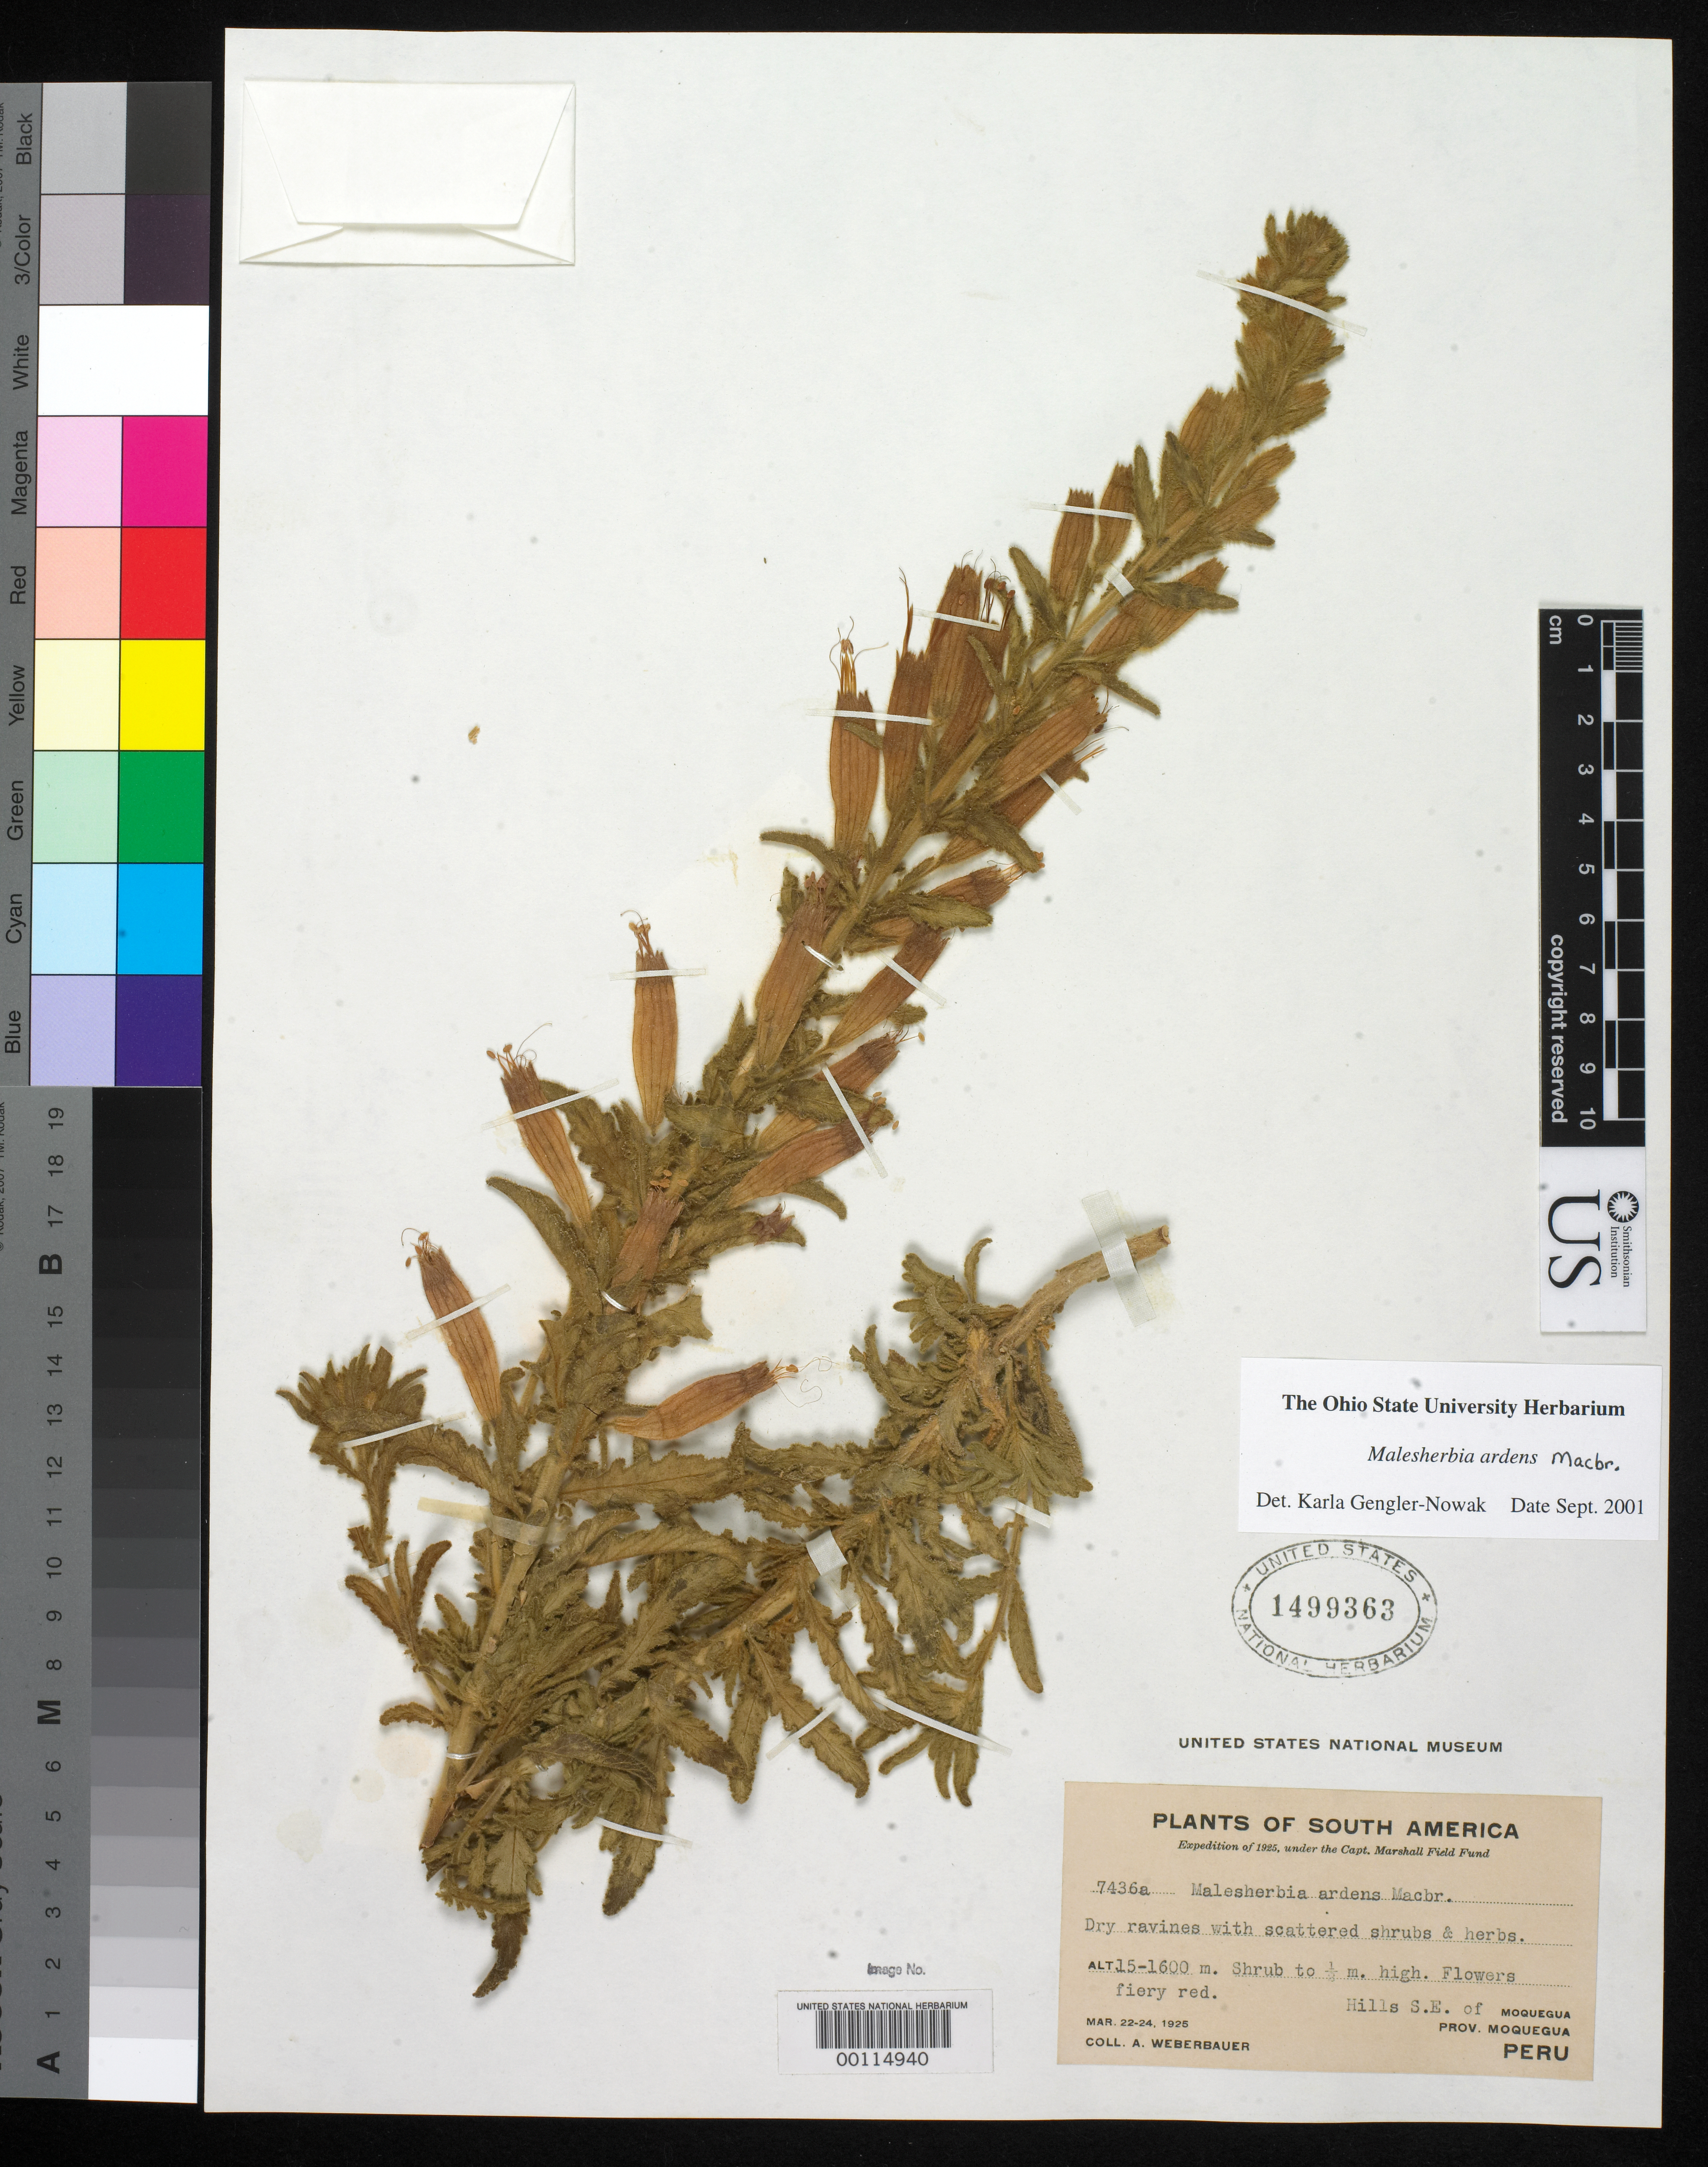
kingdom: Plantae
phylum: Tracheophyta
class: Magnoliopsida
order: Malpighiales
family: Malesherbiaceae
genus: Malesherbia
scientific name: Malesherbia ardens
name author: J.F. Macbr.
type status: Isotype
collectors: A. Weberbauer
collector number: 7436 a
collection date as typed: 22 Mar 1925 to 24 Mar 1925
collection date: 1925-03-22/1925-03-24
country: Peru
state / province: Moquegua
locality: Southeast of Moquegua.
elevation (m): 1500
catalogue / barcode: US 1499363